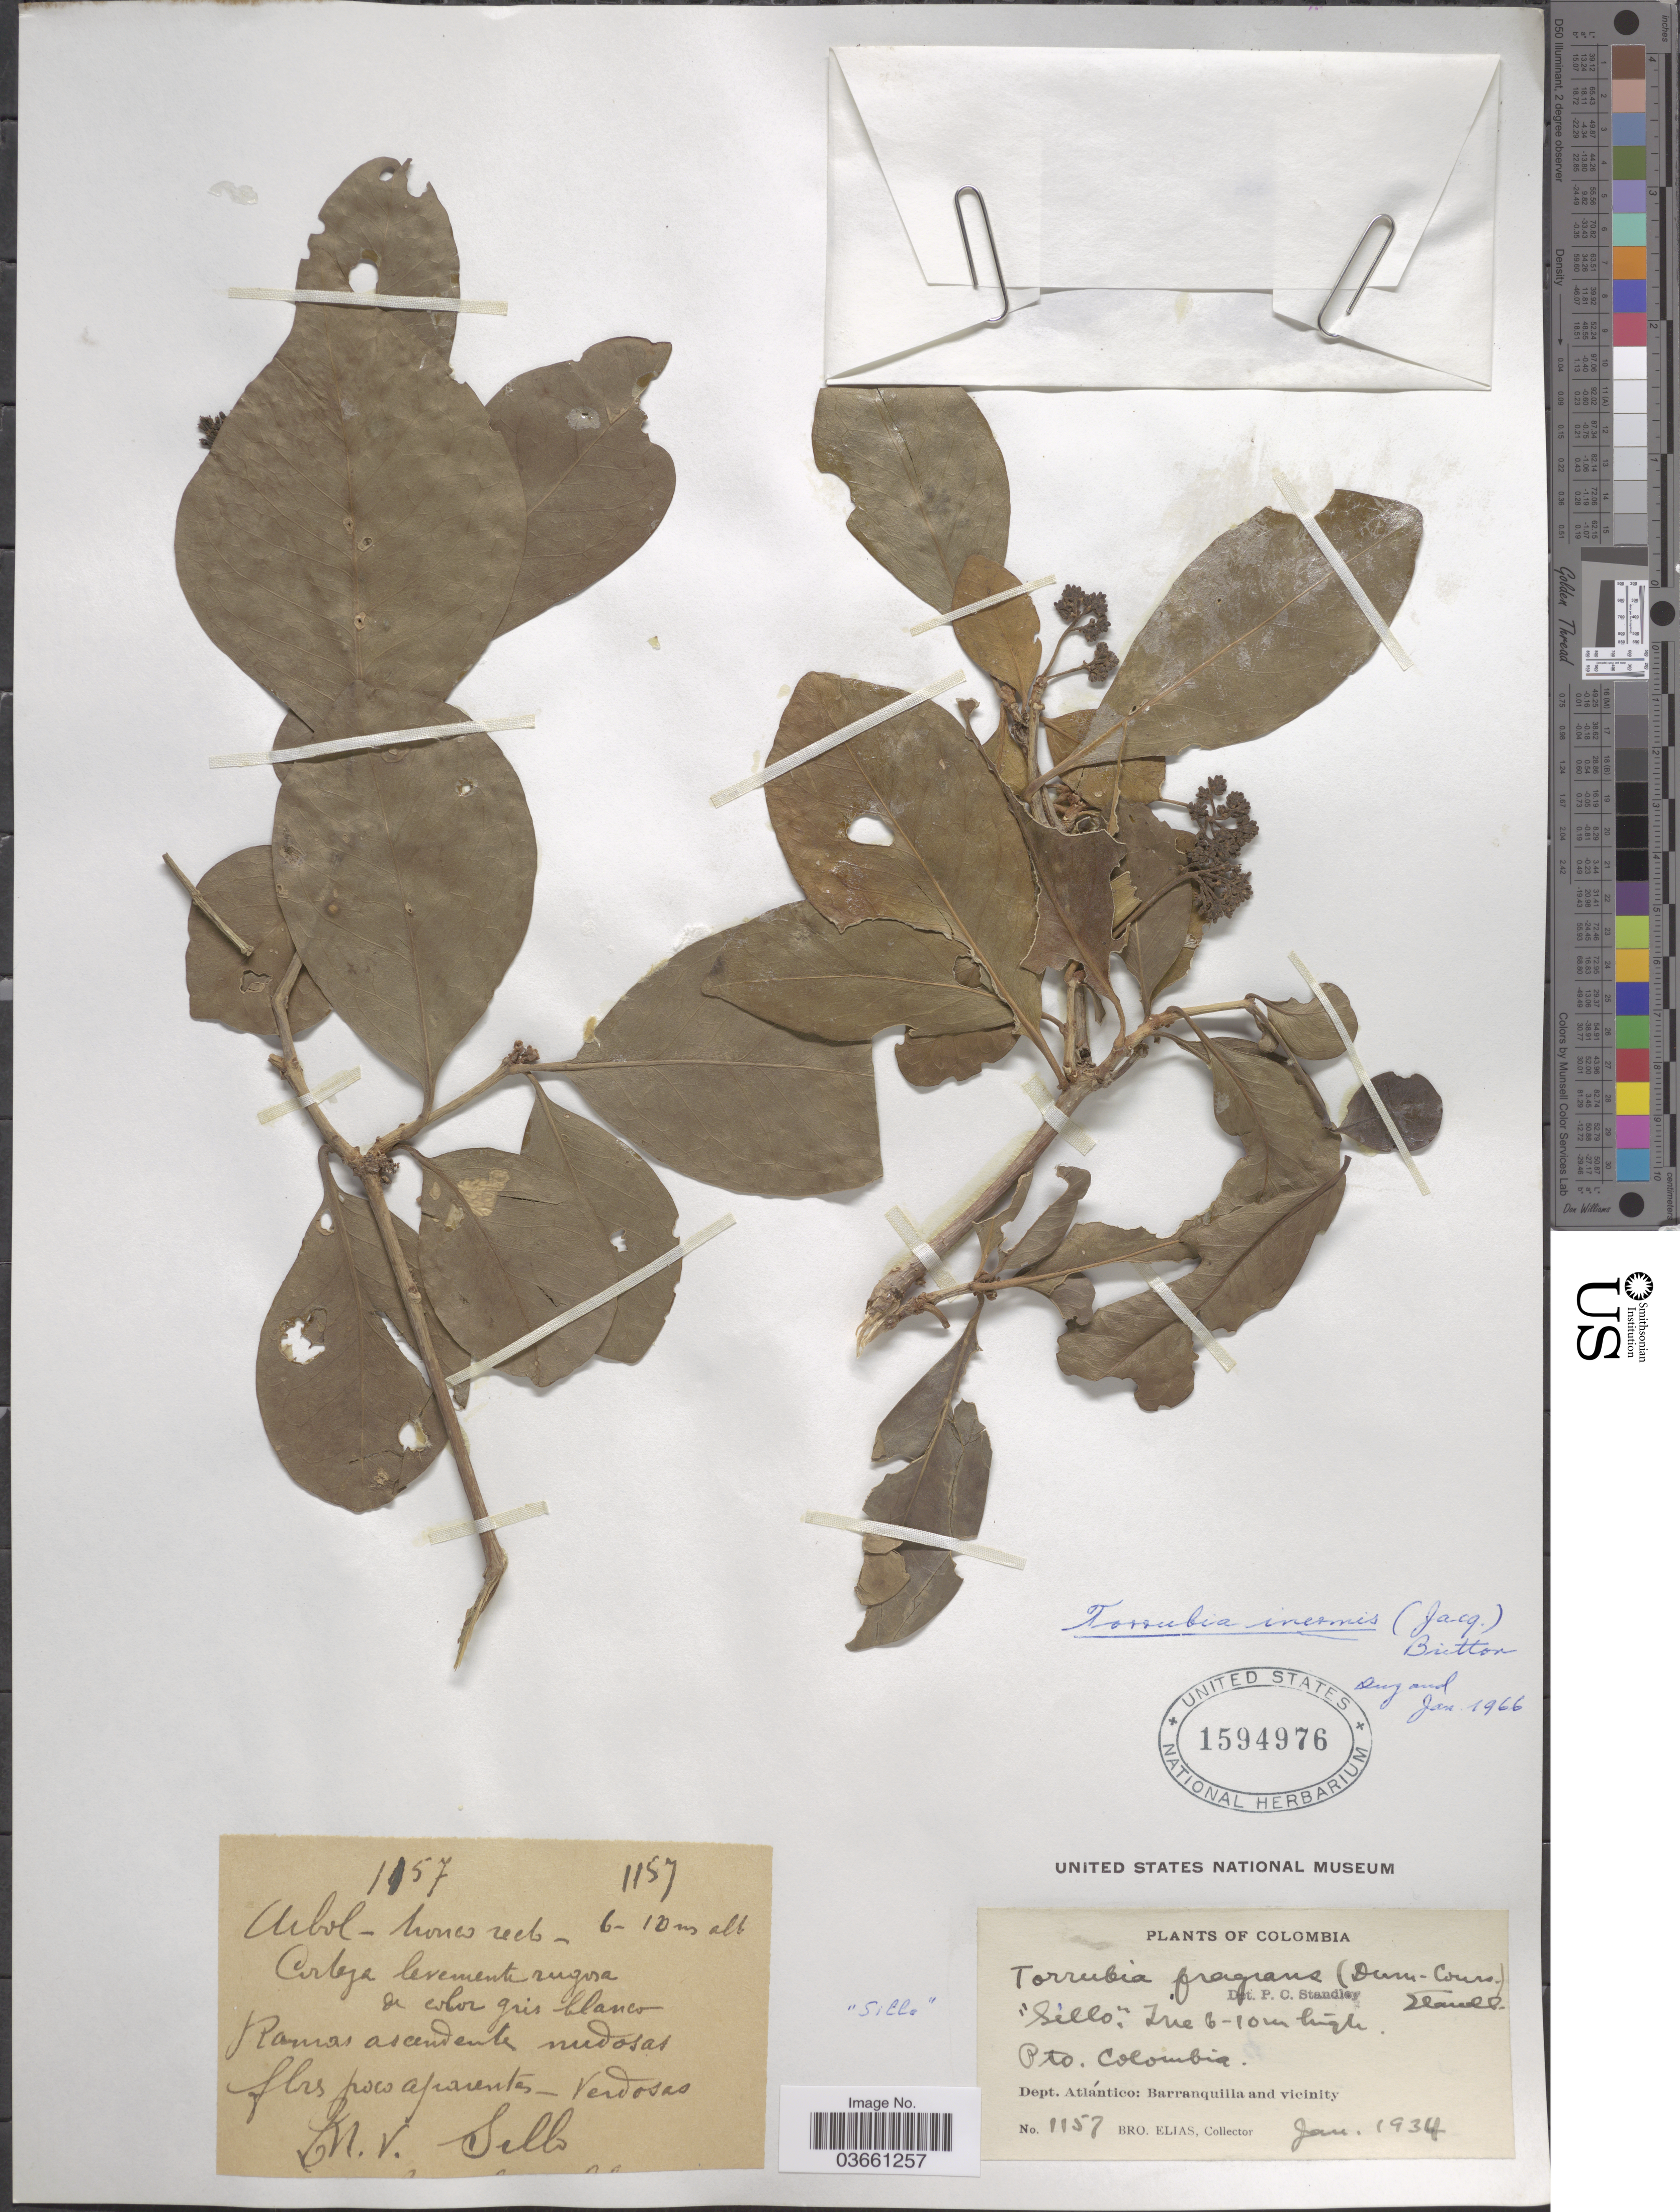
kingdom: Plantae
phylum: Tracheophyta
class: Magnoliopsida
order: Caryophyllales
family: Nyctaginaceae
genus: Guapira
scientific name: Guapira fragrans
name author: (Dum. Cours.) Little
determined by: Strong, Mark T., (BOT), Smithsonian Institution - National Museum of Natural History (UNITED STATES)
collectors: Bro. Elias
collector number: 1157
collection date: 1934-01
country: Colombia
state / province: Atlántico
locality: Pto. Colombia. Dept. Atlántico: Barranquilla and vicinity.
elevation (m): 6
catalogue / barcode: US 1594976